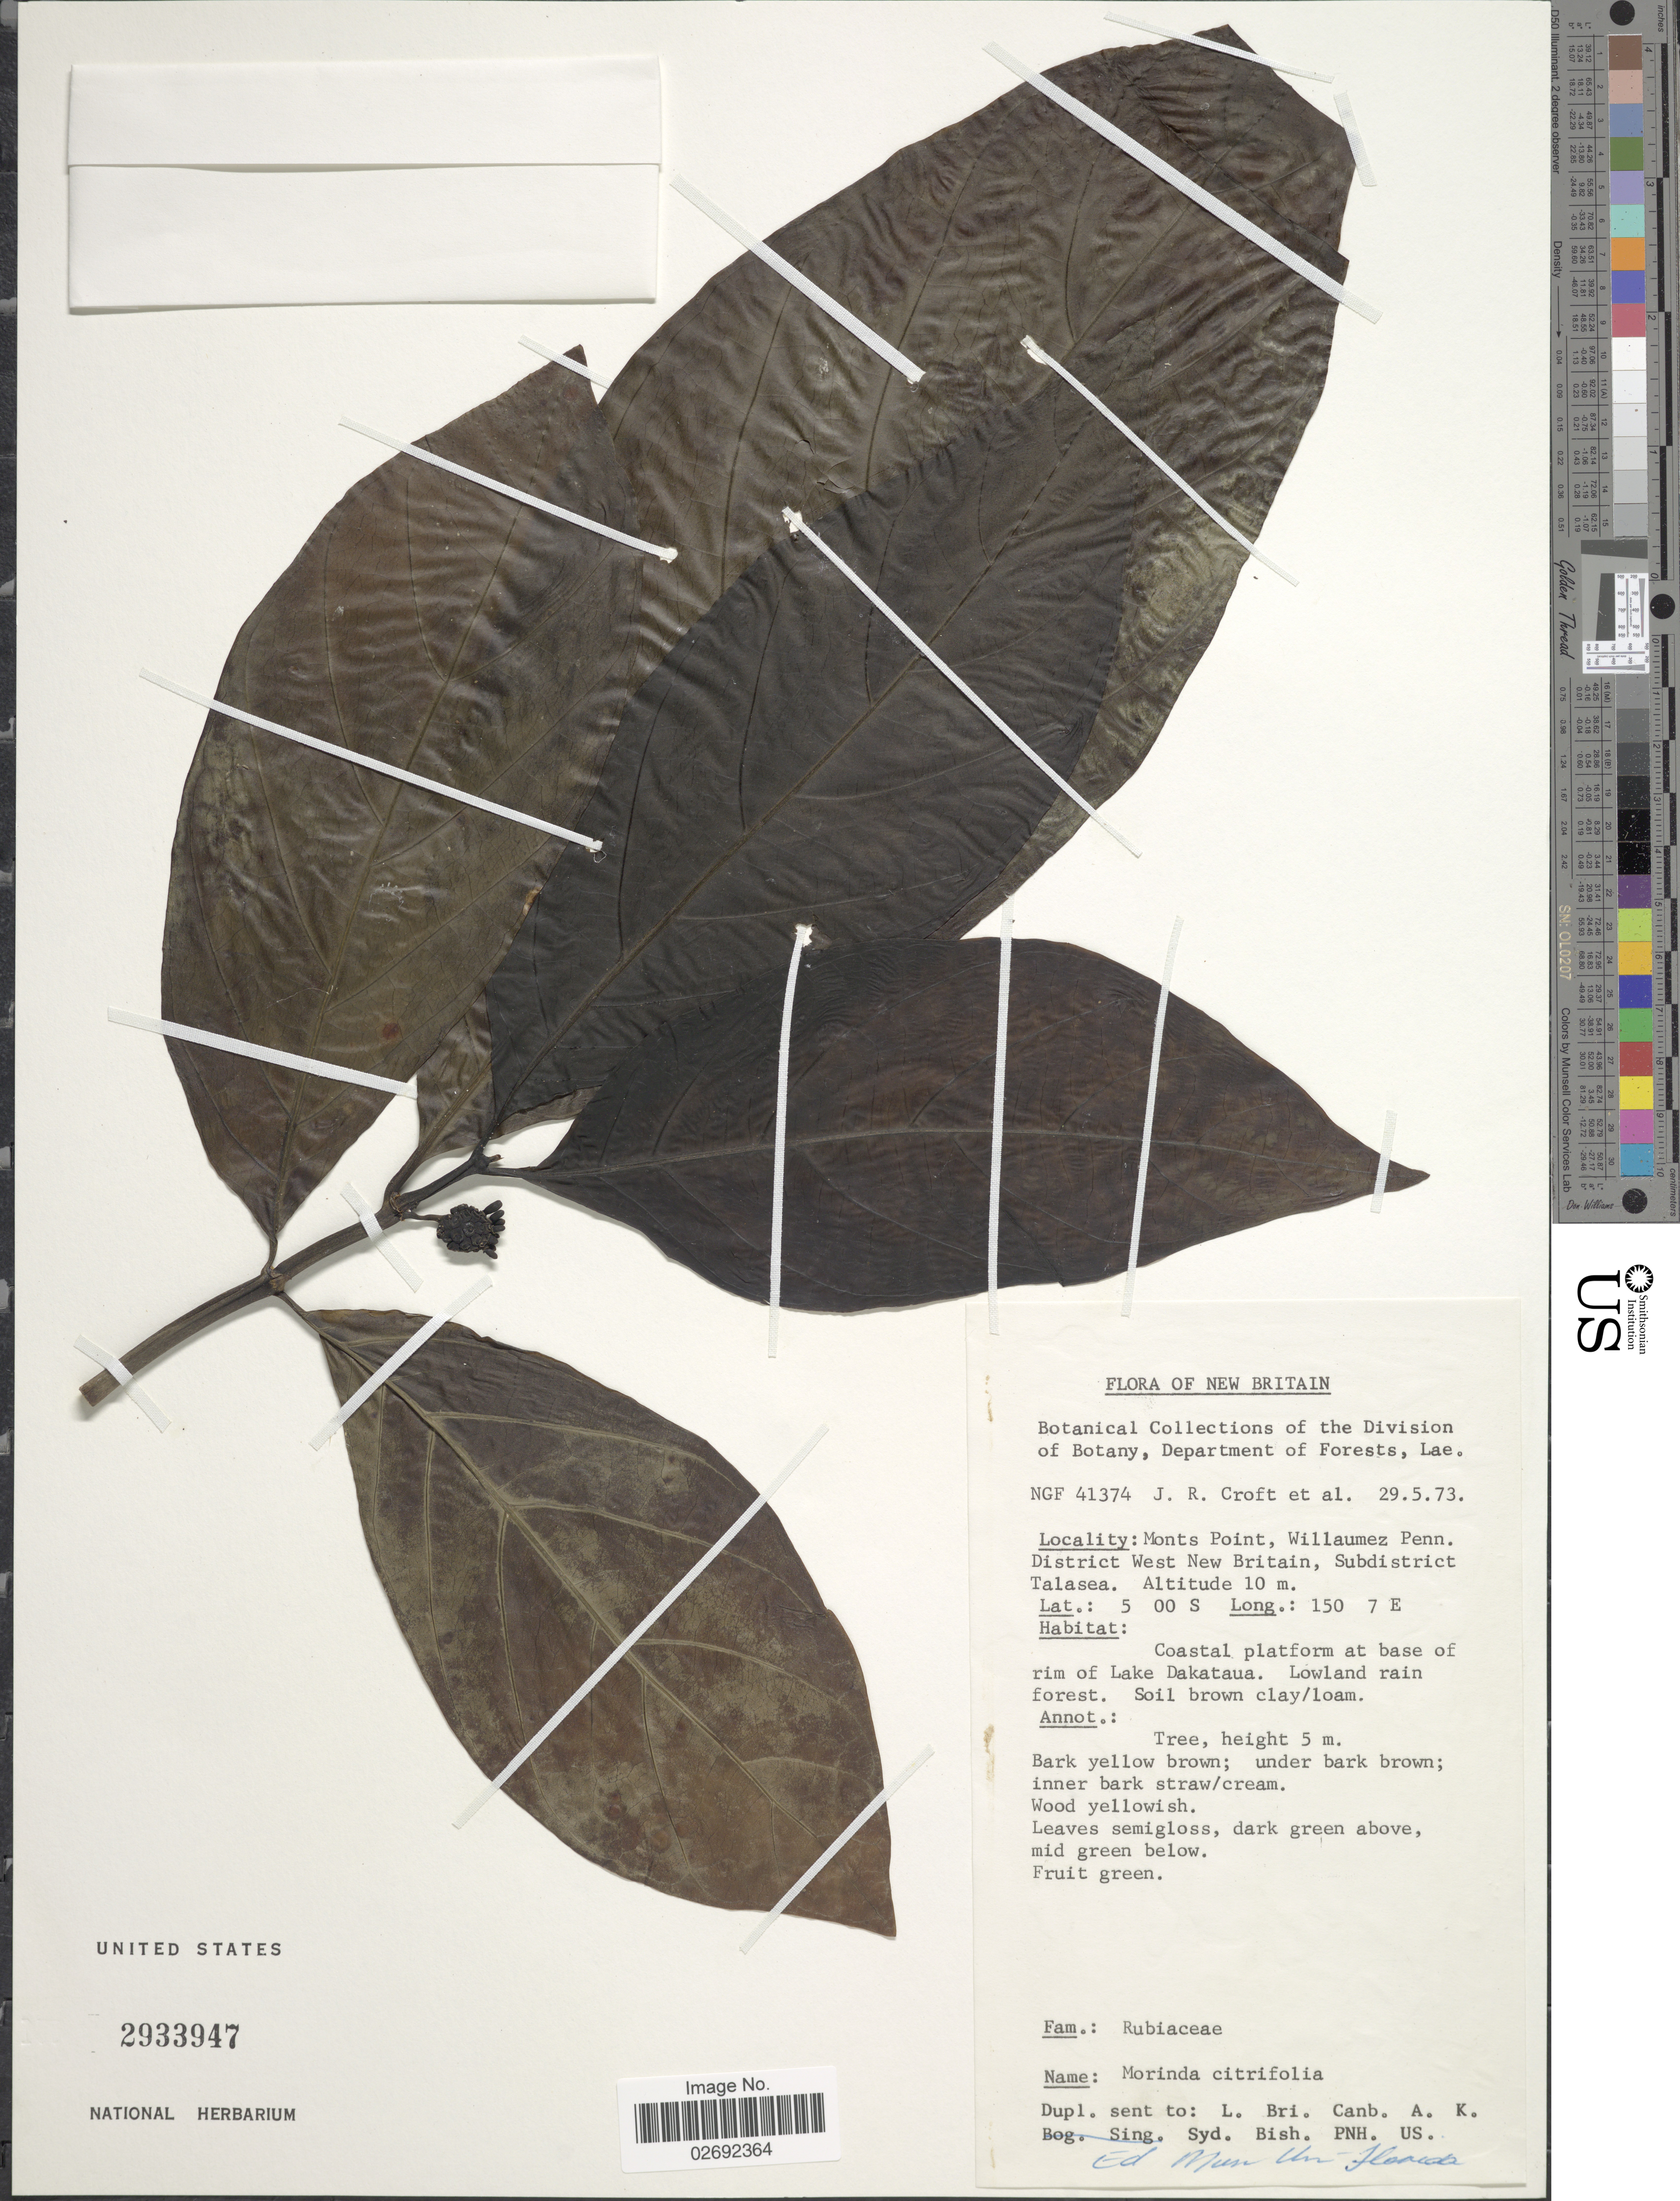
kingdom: Plantae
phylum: Tracheophyta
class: Magnoliopsida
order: Gentianales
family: Rubiaceae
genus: Morinda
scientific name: Morinda citrifolia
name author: L.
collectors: J. R. Croft & et al.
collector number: NGF 41374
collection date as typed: Transcribed d/m/y: 29/5/73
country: Papua New Guinea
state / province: West New Britain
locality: New Britain. Monts Point, Willaumez Penn. District West New Britain, Subdistrict Talasea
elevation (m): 10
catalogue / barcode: US 2933947